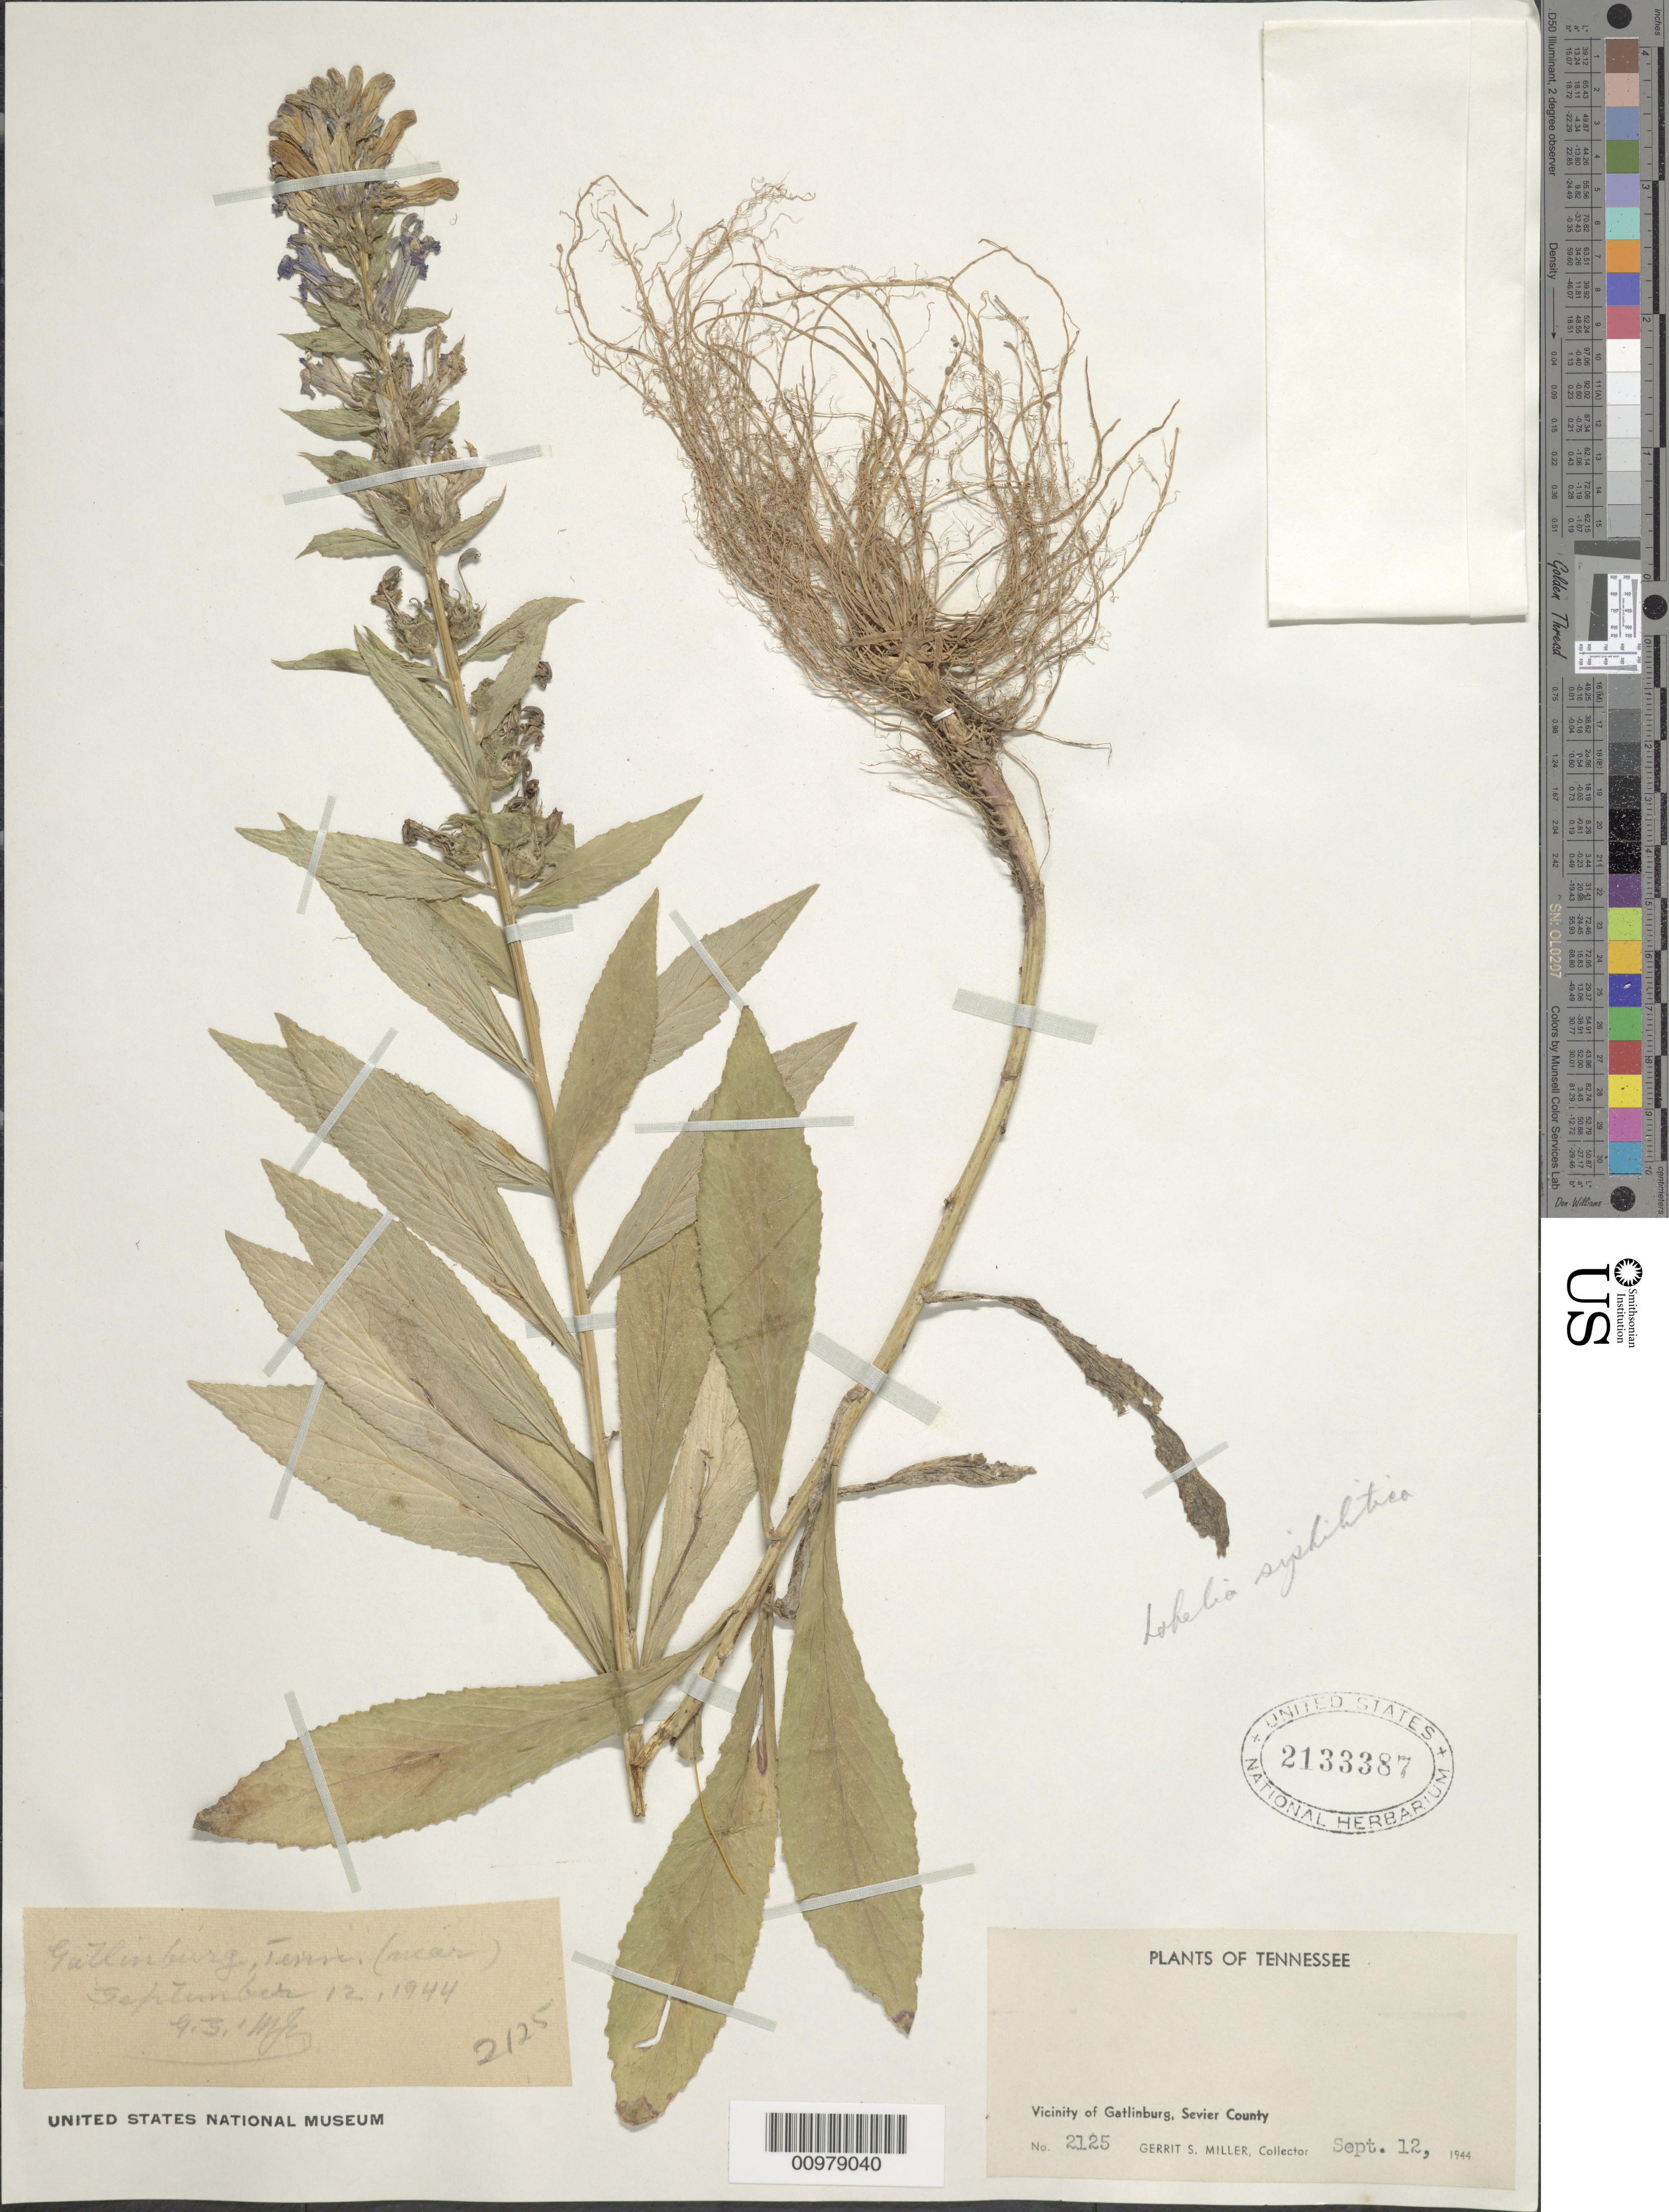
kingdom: Plantae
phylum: Tracheophyta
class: Magnoliopsida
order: Asterales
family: Campanulaceae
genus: Lobelia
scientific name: Lobelia siphilitica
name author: L.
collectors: G. S. Miller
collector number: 2125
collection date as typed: Sept. 12, 1944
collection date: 1944-09-12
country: United States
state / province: Tennessee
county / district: Sevier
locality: Gatlinburg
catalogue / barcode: US 2133387